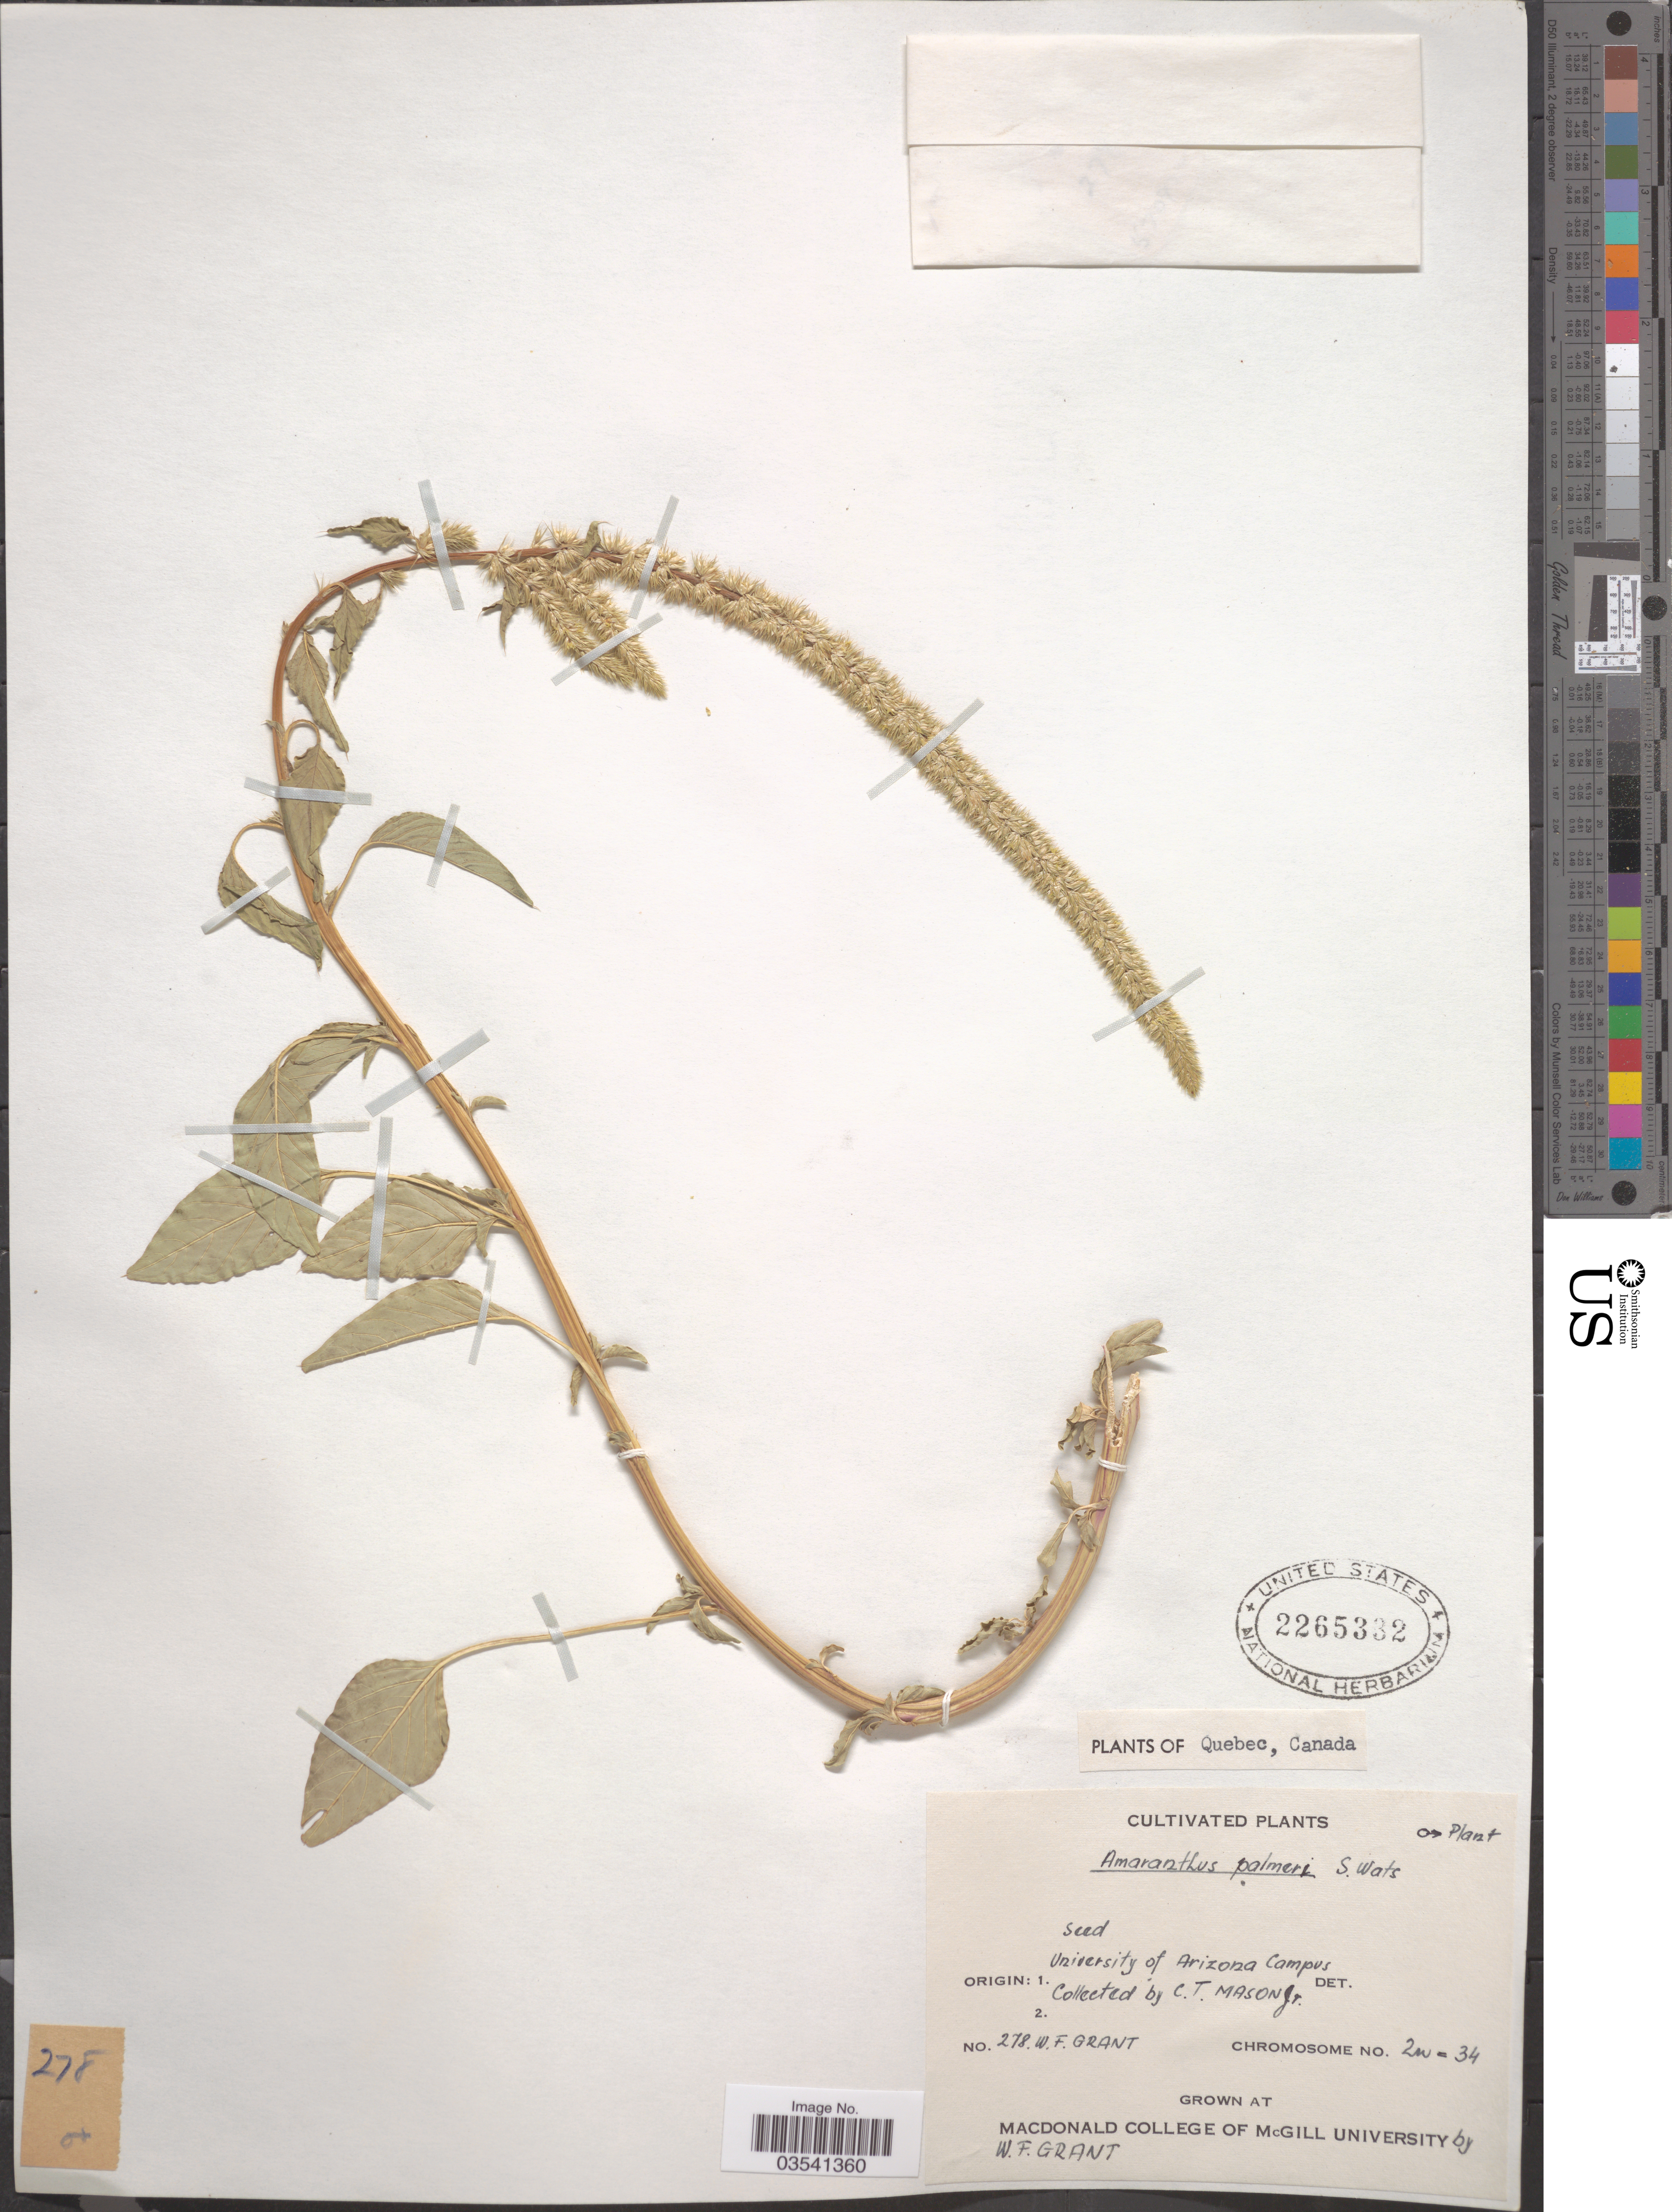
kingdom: Plantae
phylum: Tracheophyta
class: Magnoliopsida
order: Caryophyllales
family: Amaranthaceae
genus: Amaranthus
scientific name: Amaranthus palmeri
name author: S. Watson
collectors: W. Grant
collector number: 278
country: Canada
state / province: Quebec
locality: Grown at MacDonald College of McGill University.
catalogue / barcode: US 2265332